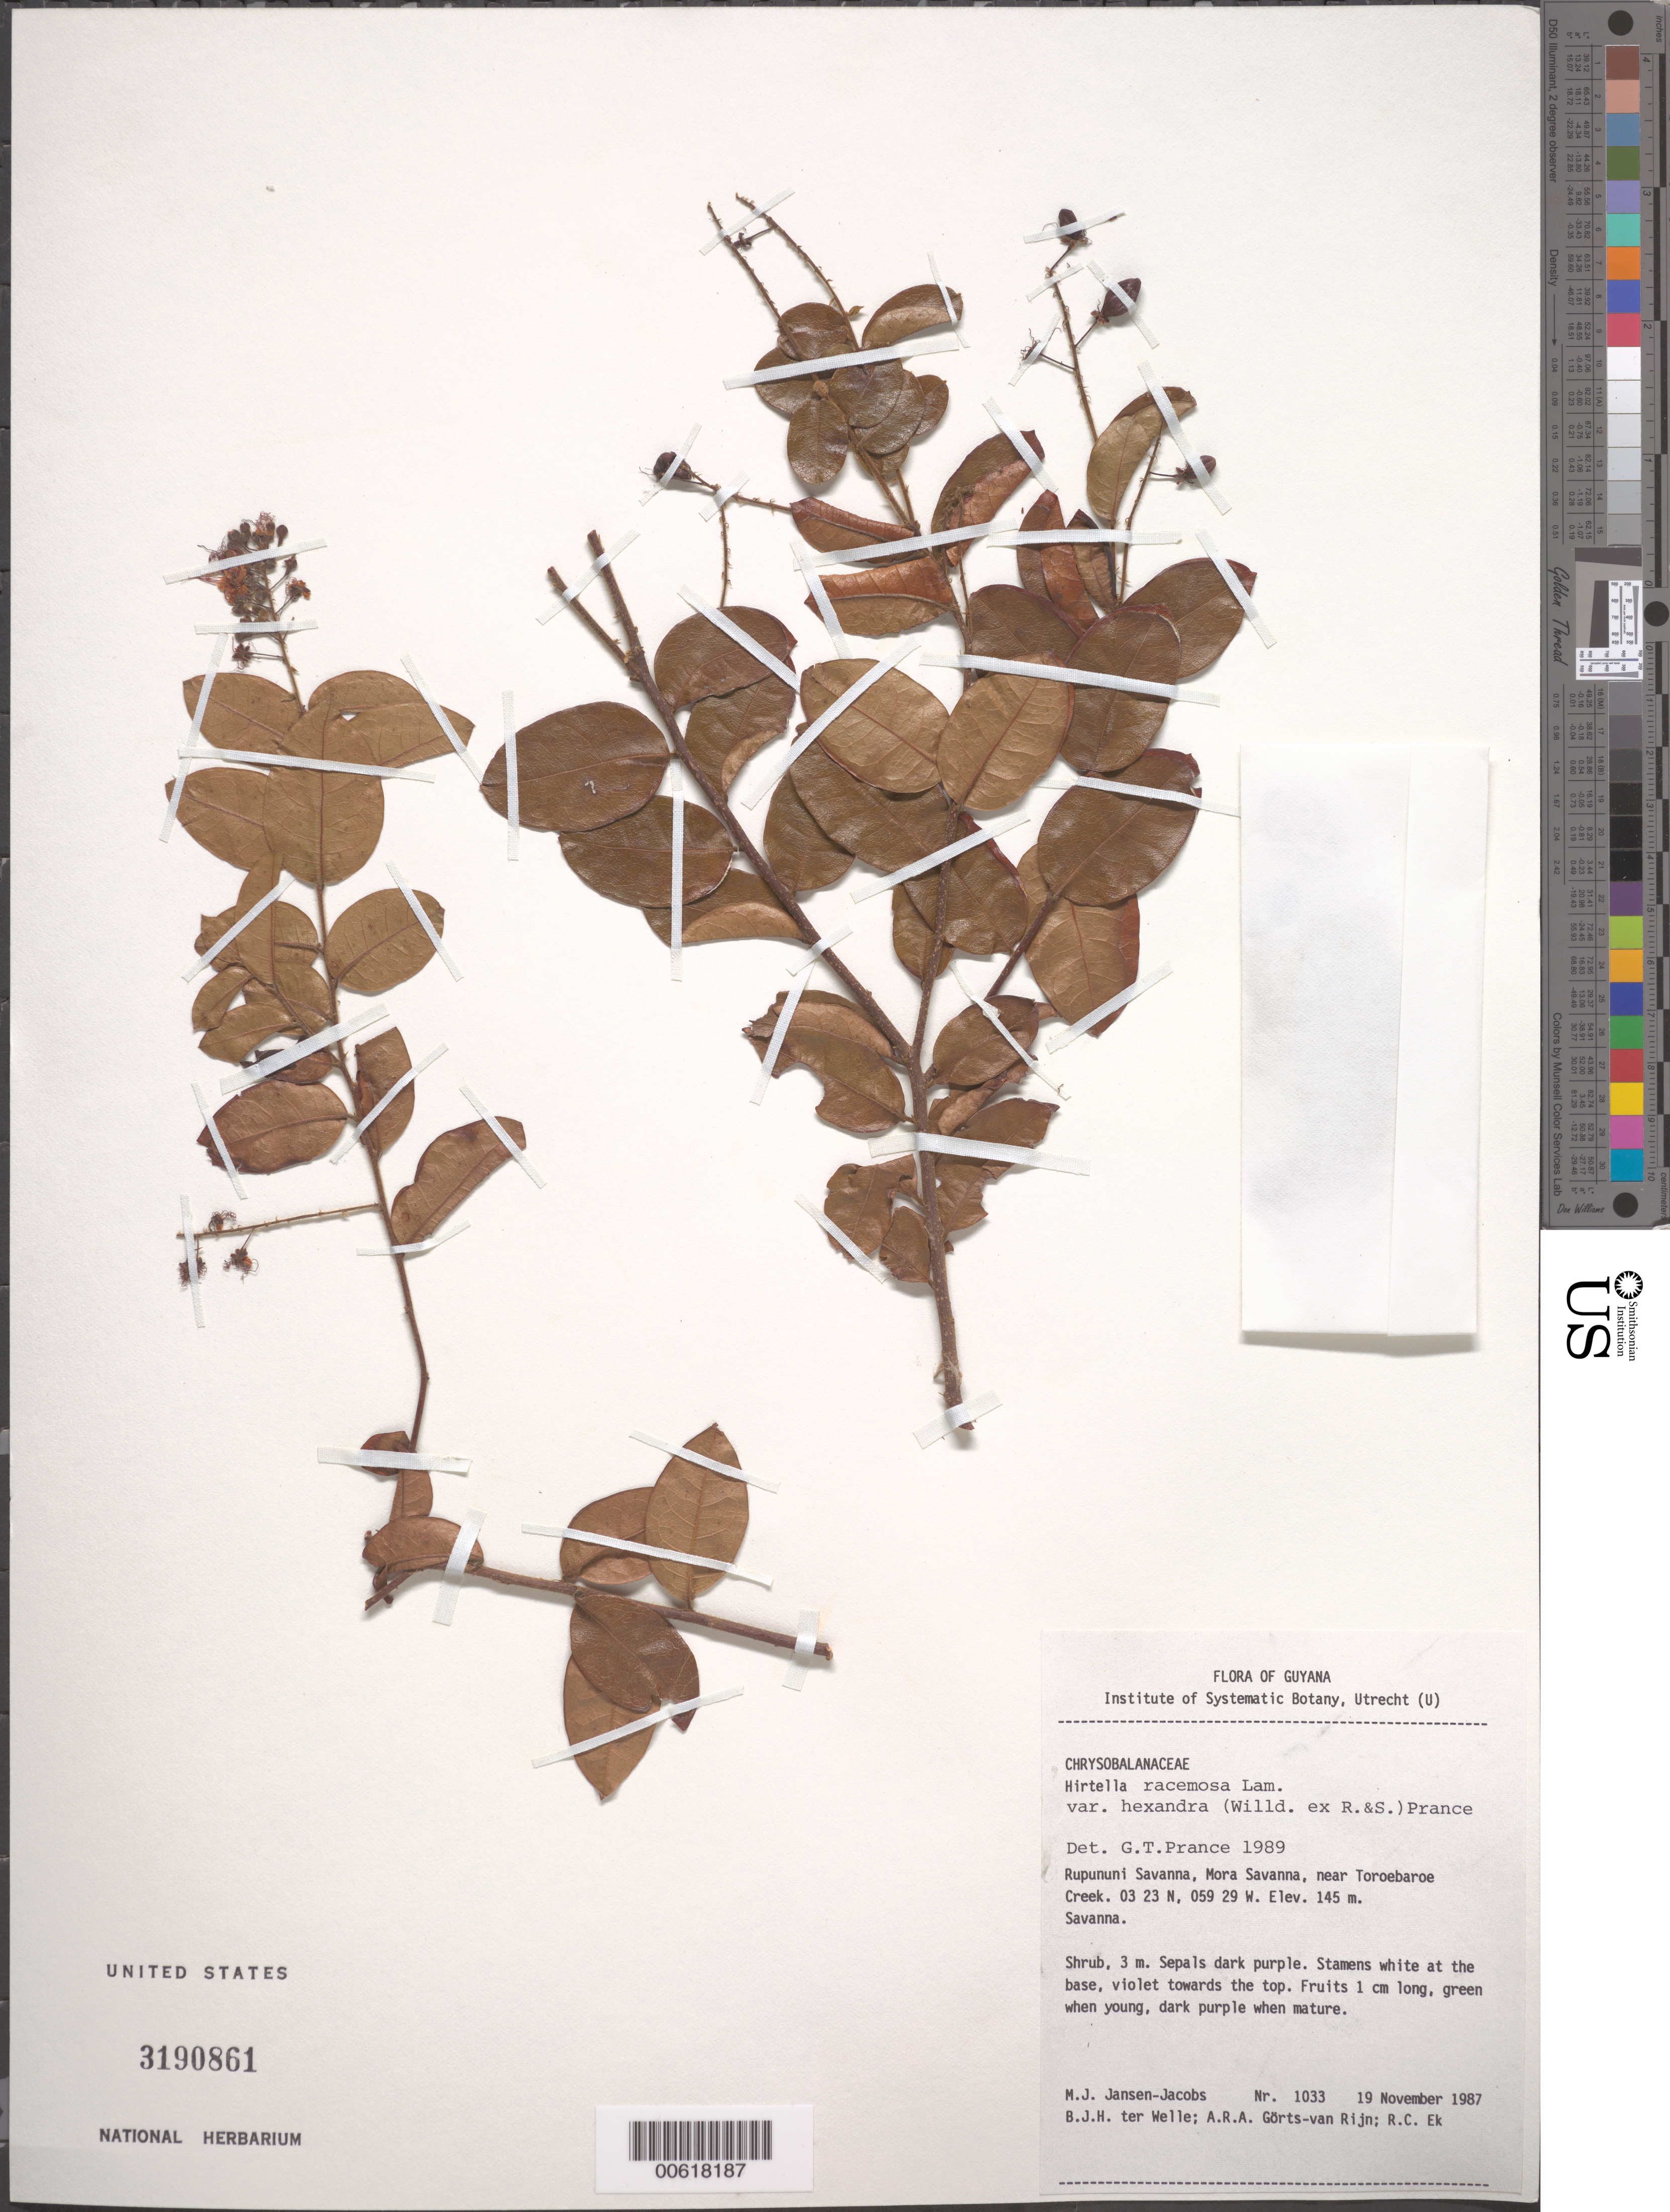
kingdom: Plantae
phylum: Tracheophyta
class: Magnoliopsida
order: Malpighiales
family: Chrysobalanaceae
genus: Hirtella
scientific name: Hirtella racemosa var. hexandra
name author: (Willd. ex Roem. & Schult.) Prance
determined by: Prance, G. T.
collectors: M. J. Jansen-Jacobs, B. Welle, A. .R. A. Görts-van Rijn & R. C. Ek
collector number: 1033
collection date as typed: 19-Nov-87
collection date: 1987-11-19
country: Guyana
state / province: U. Takutu-U. Essequibo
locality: Rupununi Savanna, Mora Savanna, near Toroebaroe Creek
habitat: Savanna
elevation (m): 145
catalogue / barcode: US 3190861